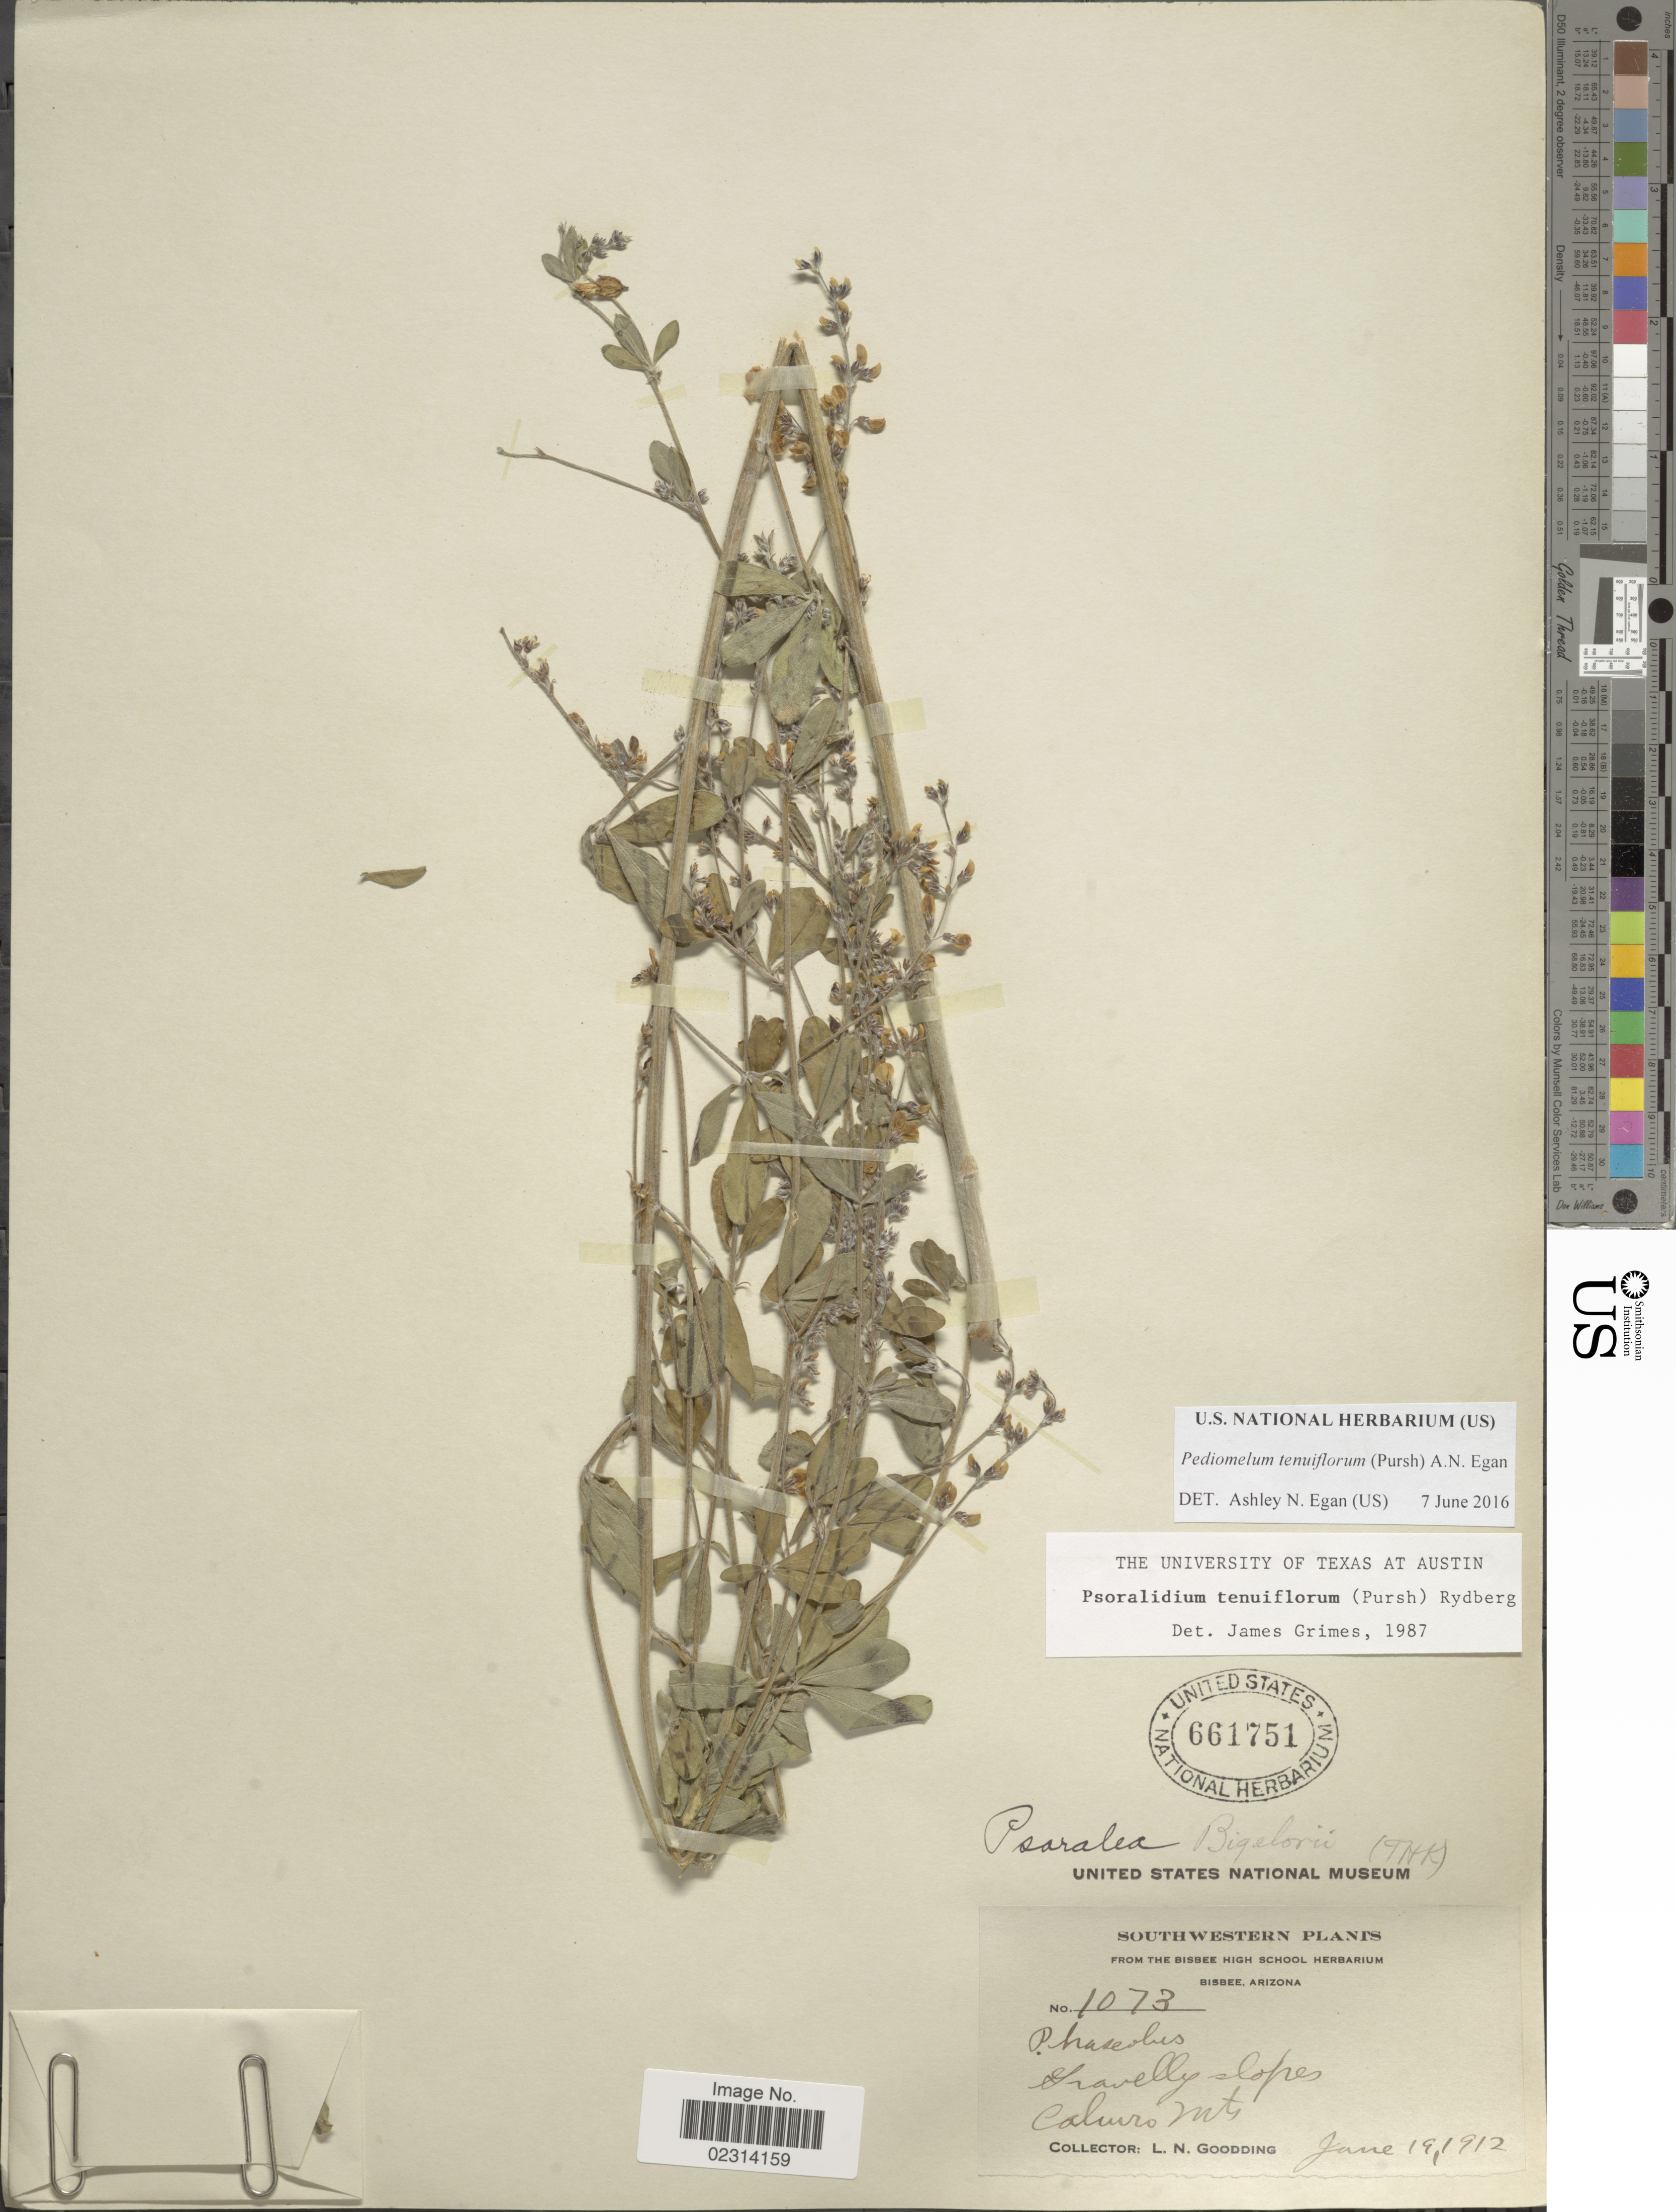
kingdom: Plantae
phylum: Tracheophyta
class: Magnoliopsida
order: Fabales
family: Fabaceae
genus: Psoralidium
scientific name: Psoralidium tenuiflorum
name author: (Pursh) Rydb.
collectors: L. N. Goodding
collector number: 1073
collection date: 1912-06-19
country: United States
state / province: Arizona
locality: Galiuro Mts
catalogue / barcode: US 661751